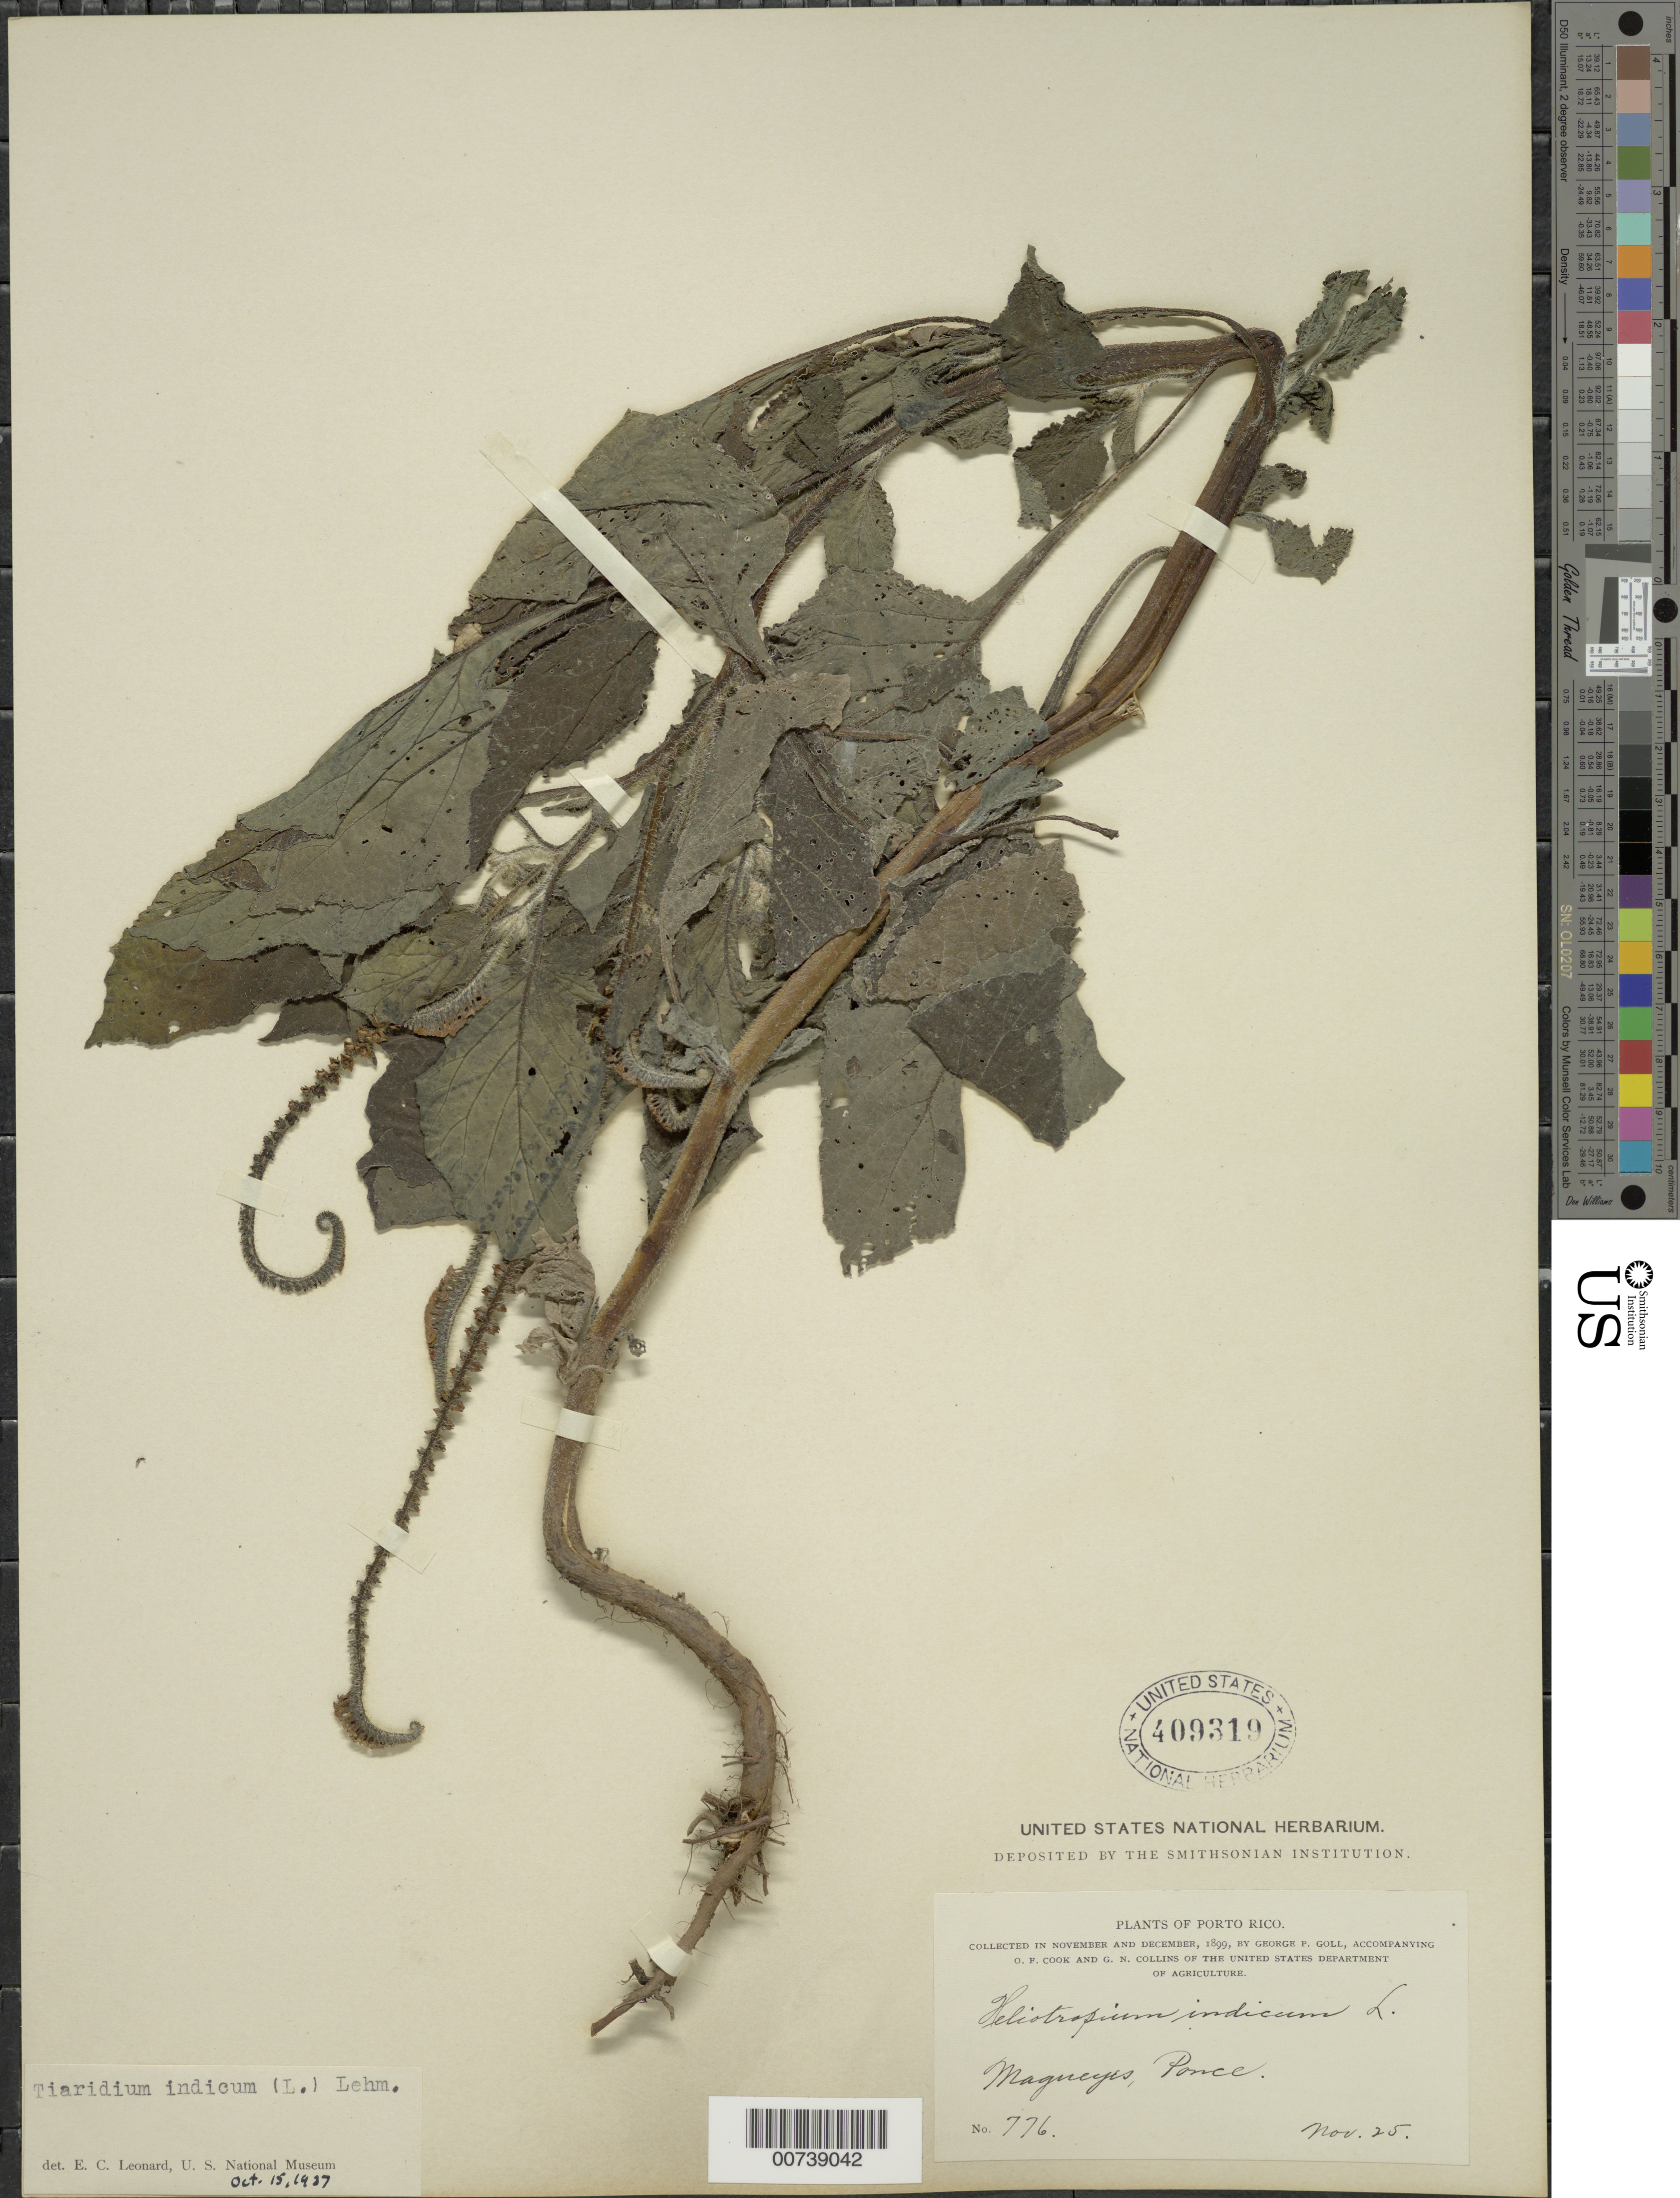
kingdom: Plantae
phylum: Tracheophyta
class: Magnoliopsida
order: Boraginales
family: Heliotropiaceae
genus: Heliotropium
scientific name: Heliotropium indicum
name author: L.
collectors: G. Goll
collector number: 776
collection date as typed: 25 Nov 1899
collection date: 1899-11-25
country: Puerto Rico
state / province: Ponce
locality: Mayaguez, Ponce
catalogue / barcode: US 409319